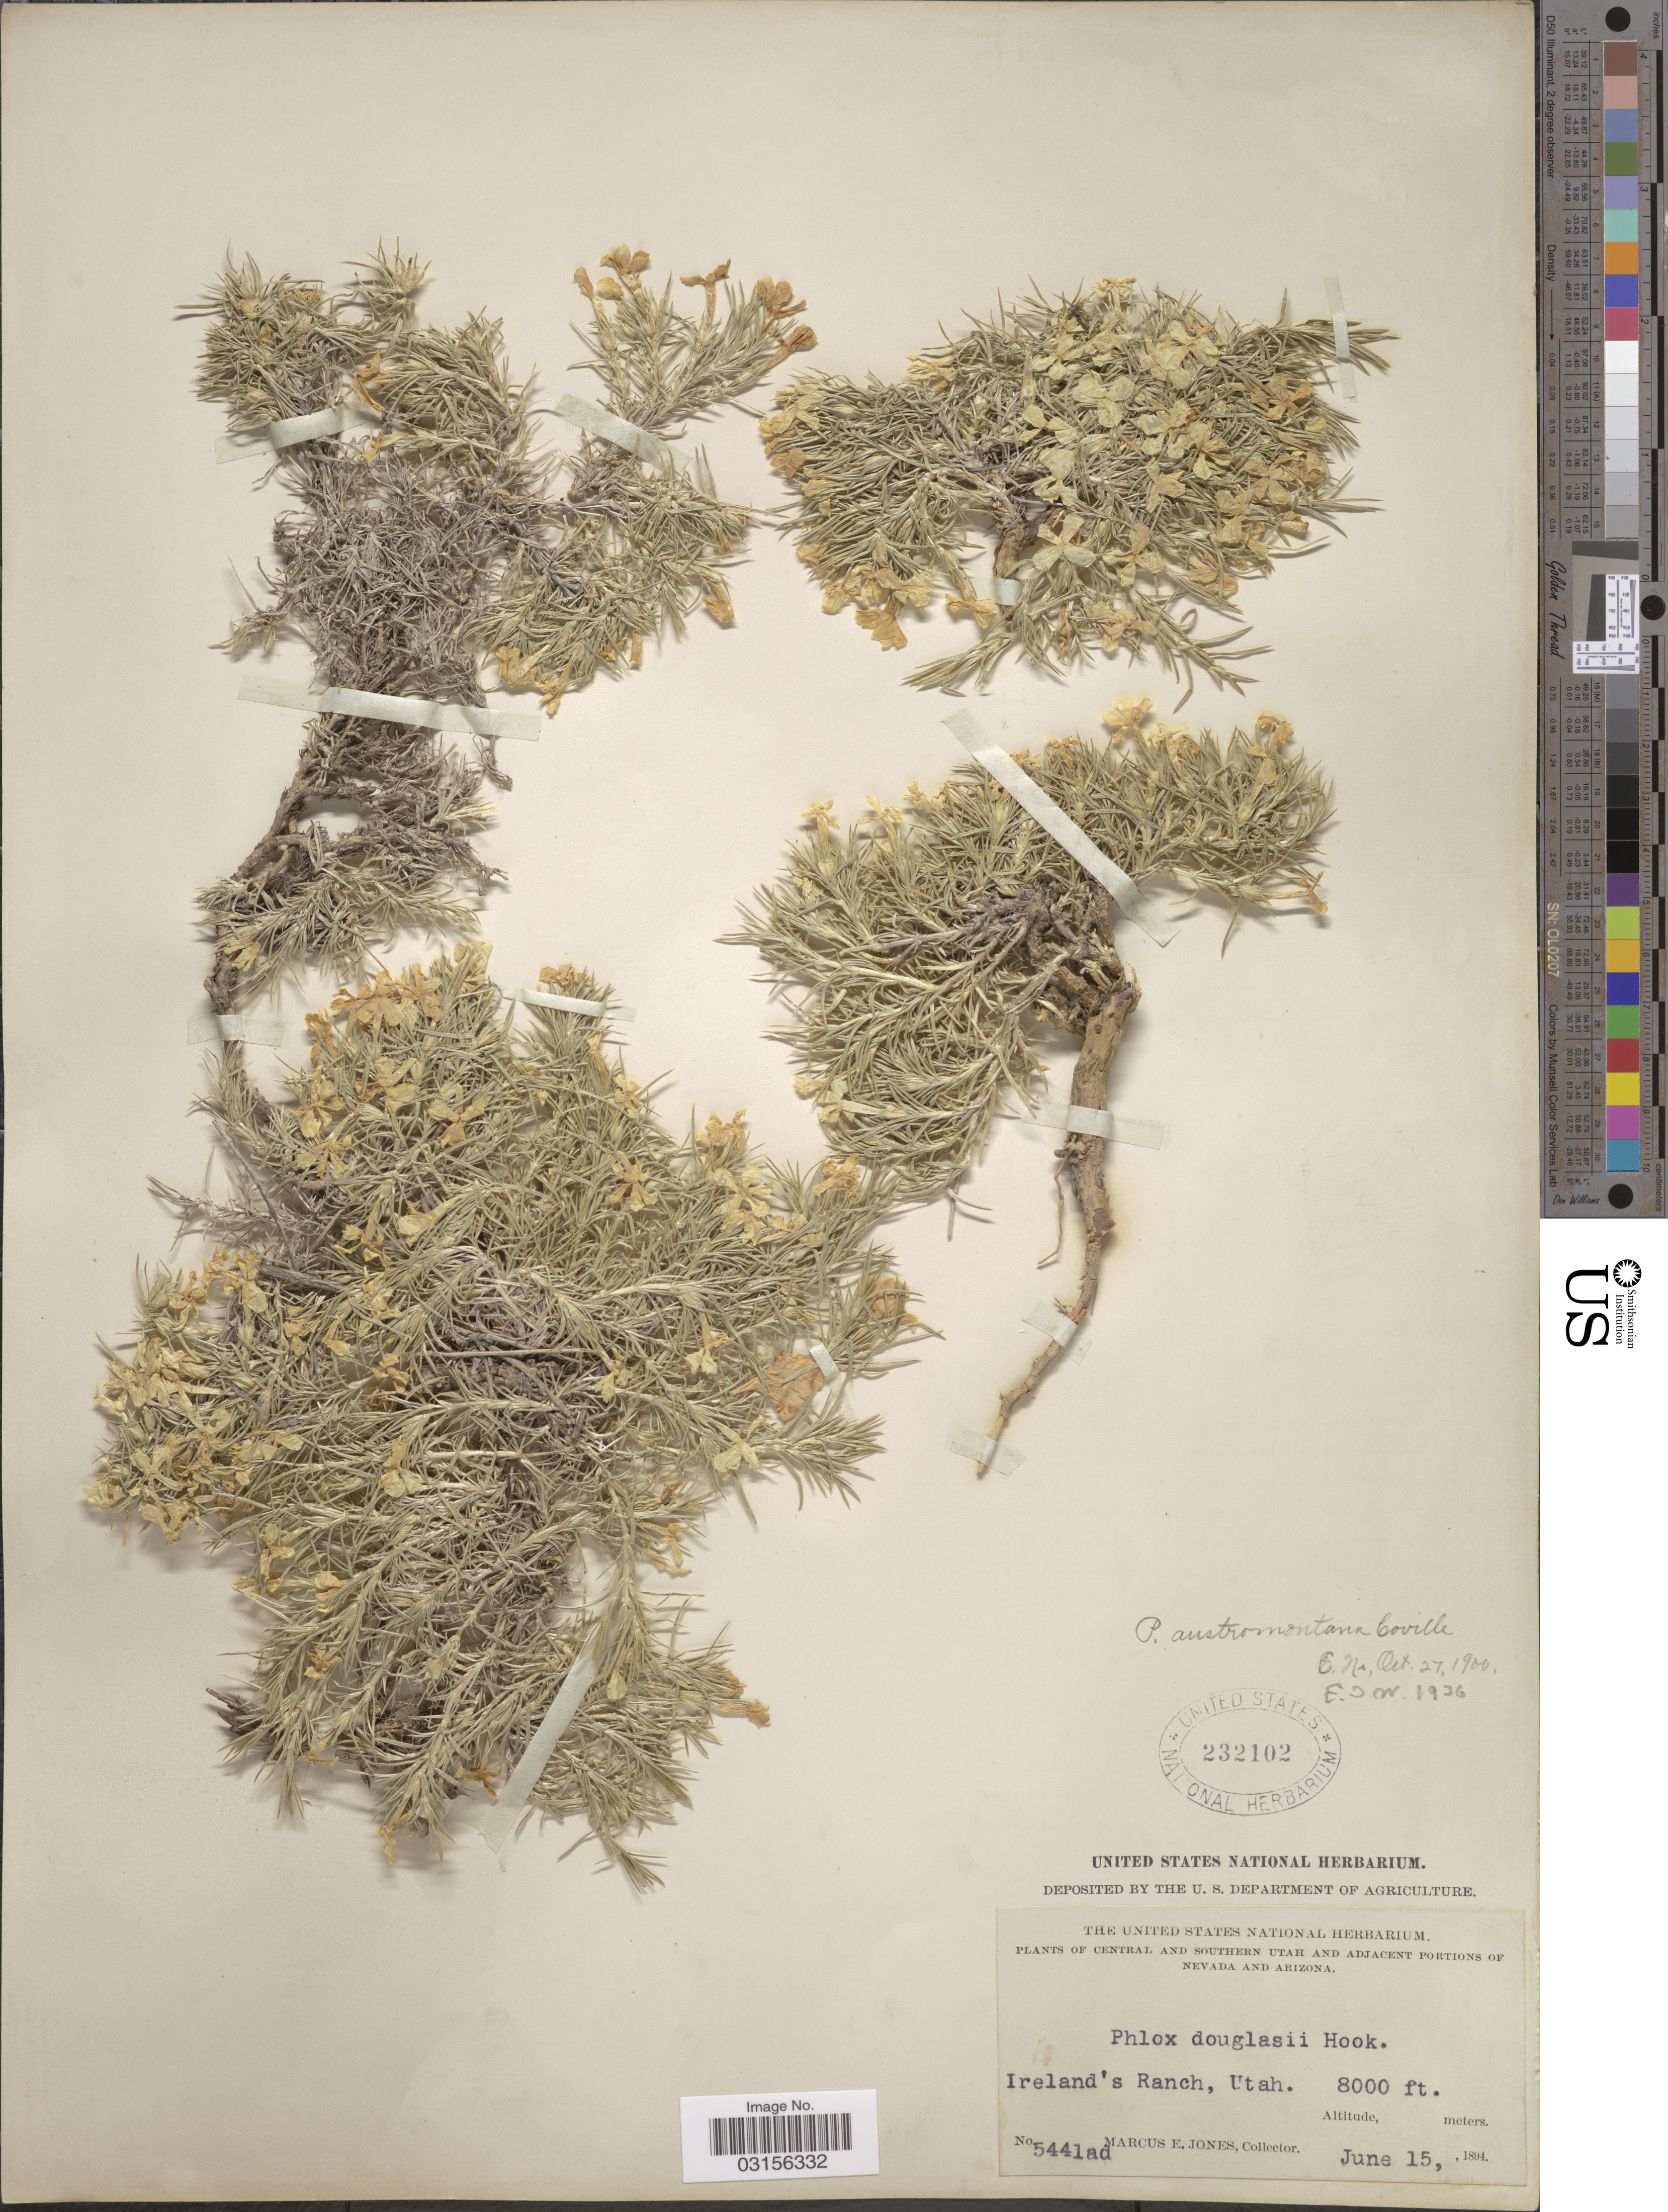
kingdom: Plantae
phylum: Tracheophyta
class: Magnoliopsida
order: Ericales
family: Polemoniaceae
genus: Phlox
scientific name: Phlox austromontana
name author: Coville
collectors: M. E. Jones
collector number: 5441ad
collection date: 1894-06-15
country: United States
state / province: Utah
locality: Central and Southern Utah. Ireland's Ranch.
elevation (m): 2438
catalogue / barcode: US 232102